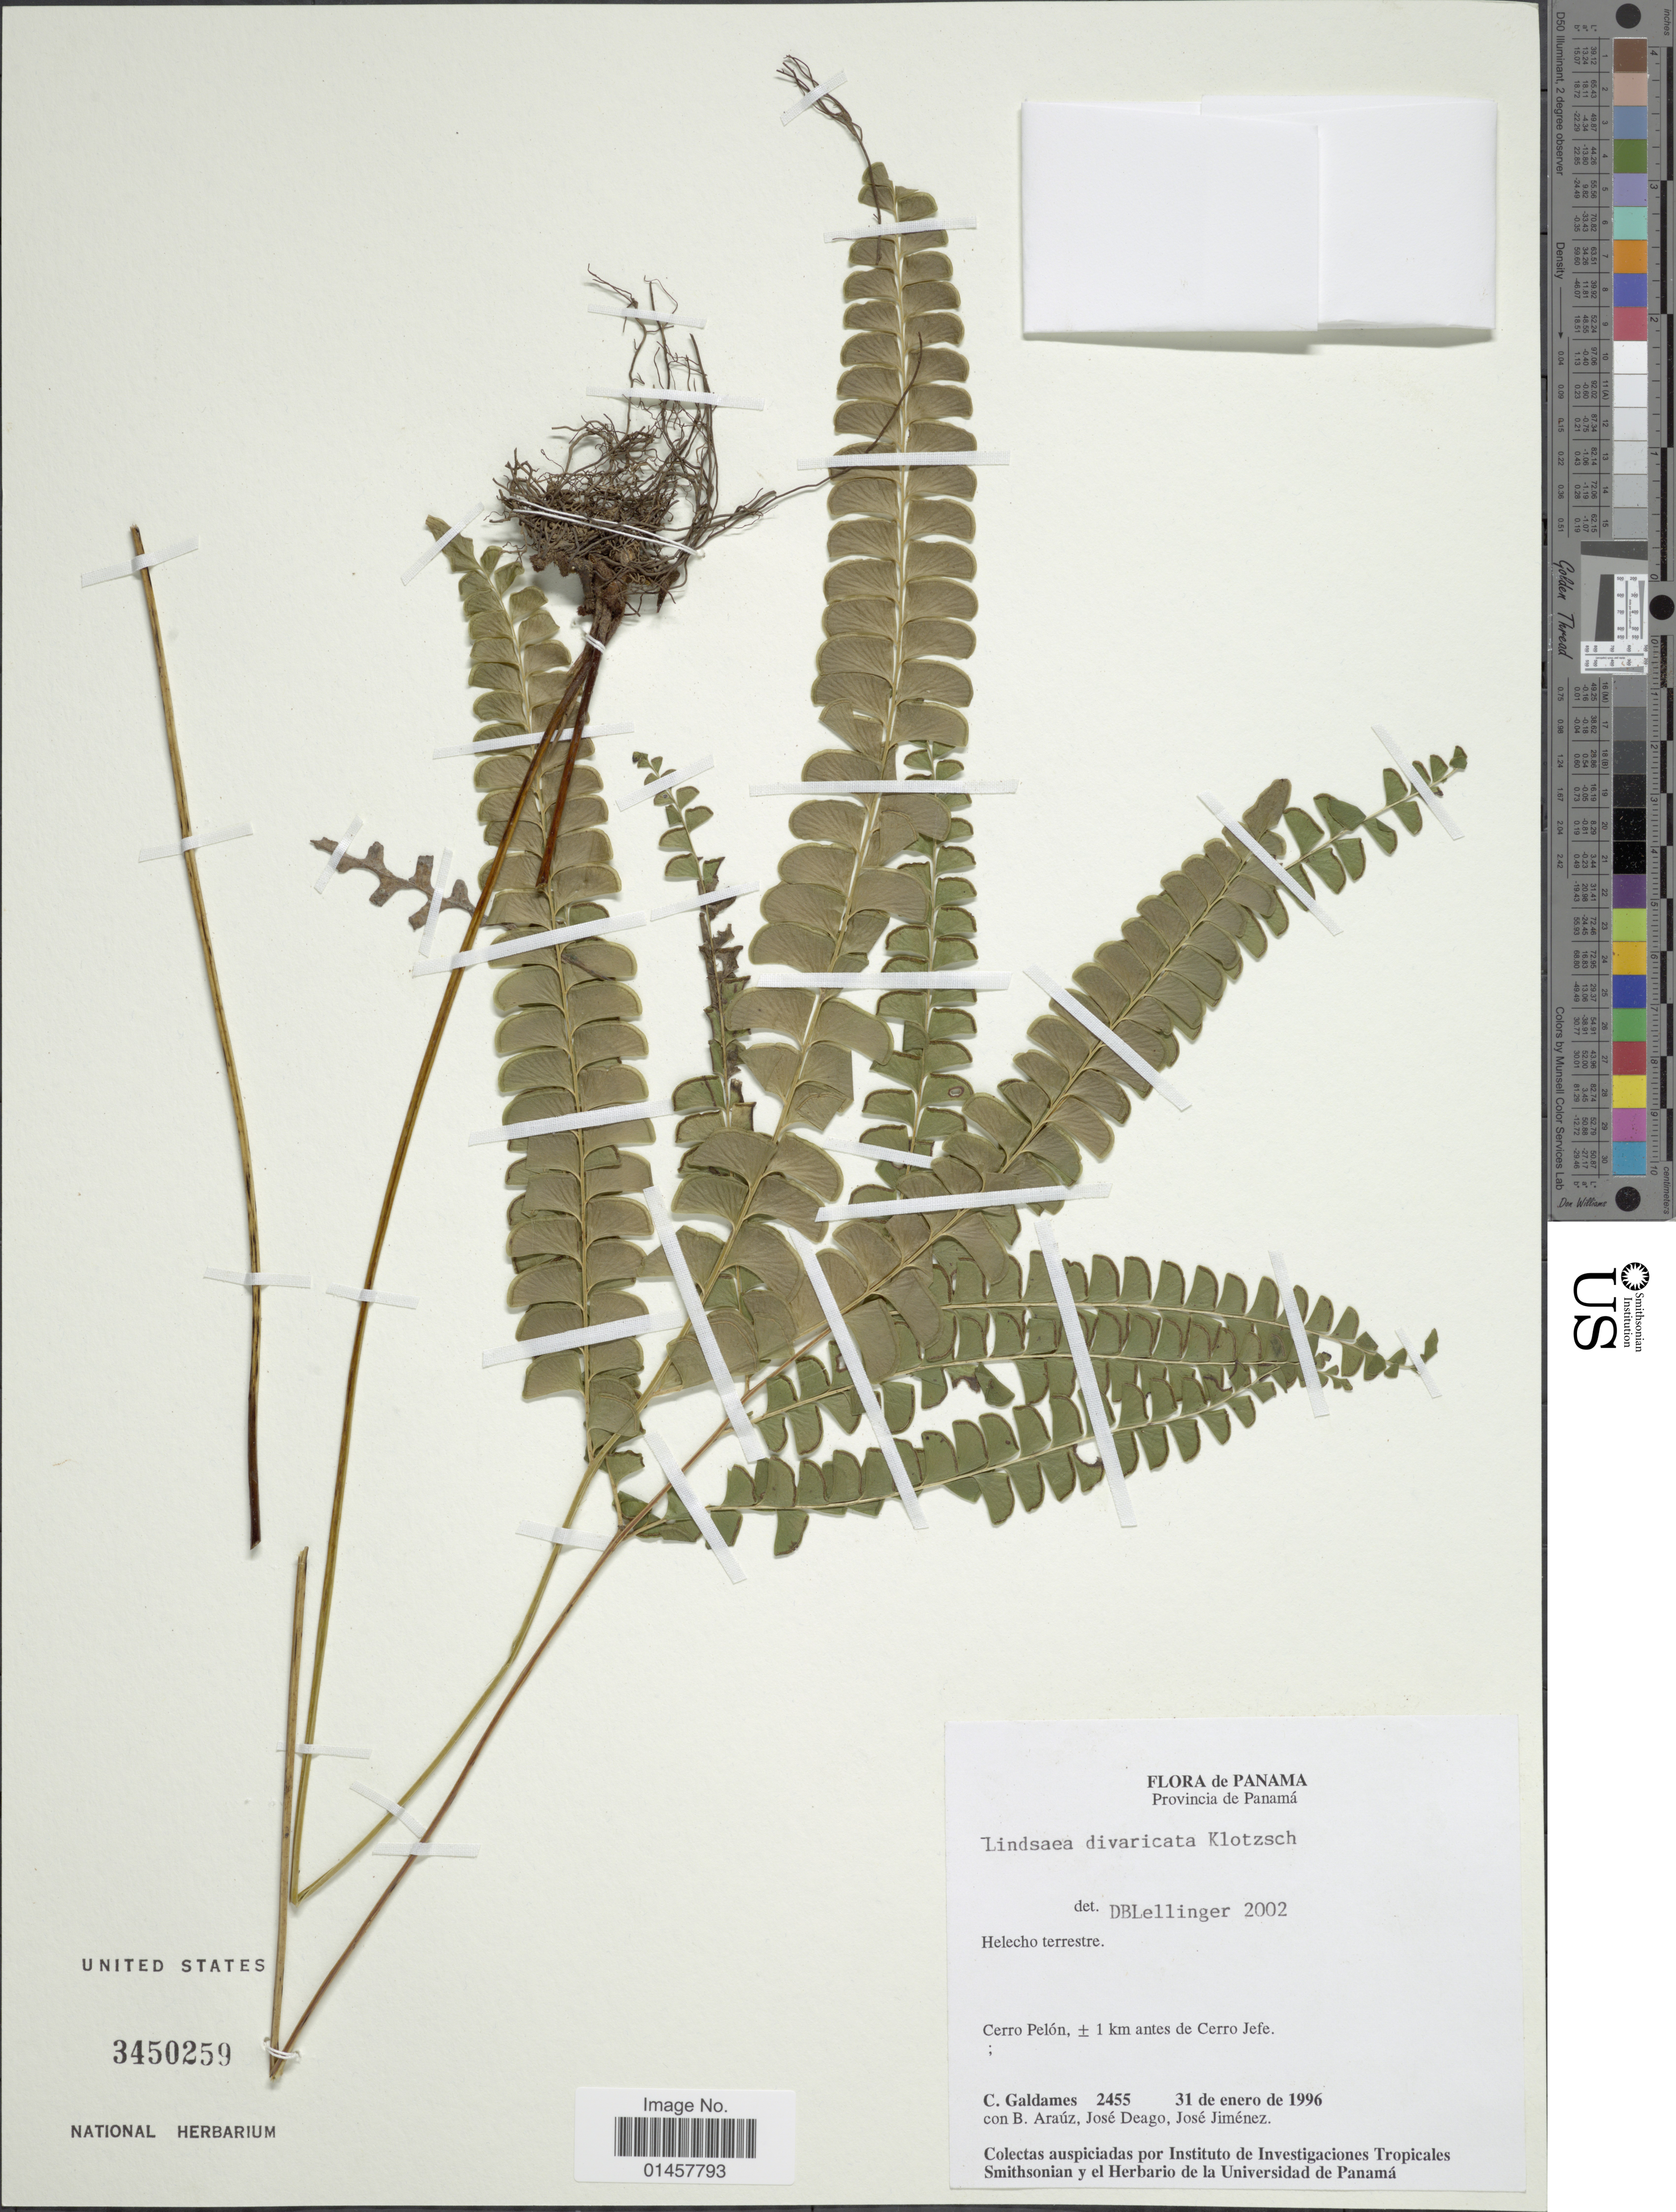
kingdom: Plantae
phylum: Tracheophyta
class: Polypodiopsida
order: Polypodiales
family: Lindsaeaceae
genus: Lindsaea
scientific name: Lindsaea divaricata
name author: Klotzsch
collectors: C. Galdames, B. Araúz, J. Deago & J. Jiménez Ramírez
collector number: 2455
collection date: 1996-01-31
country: Panama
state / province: Panamá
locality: Provincia de Panamá, Cerro Pelón ±1km antes de Cerro Jefe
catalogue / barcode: US 3450259